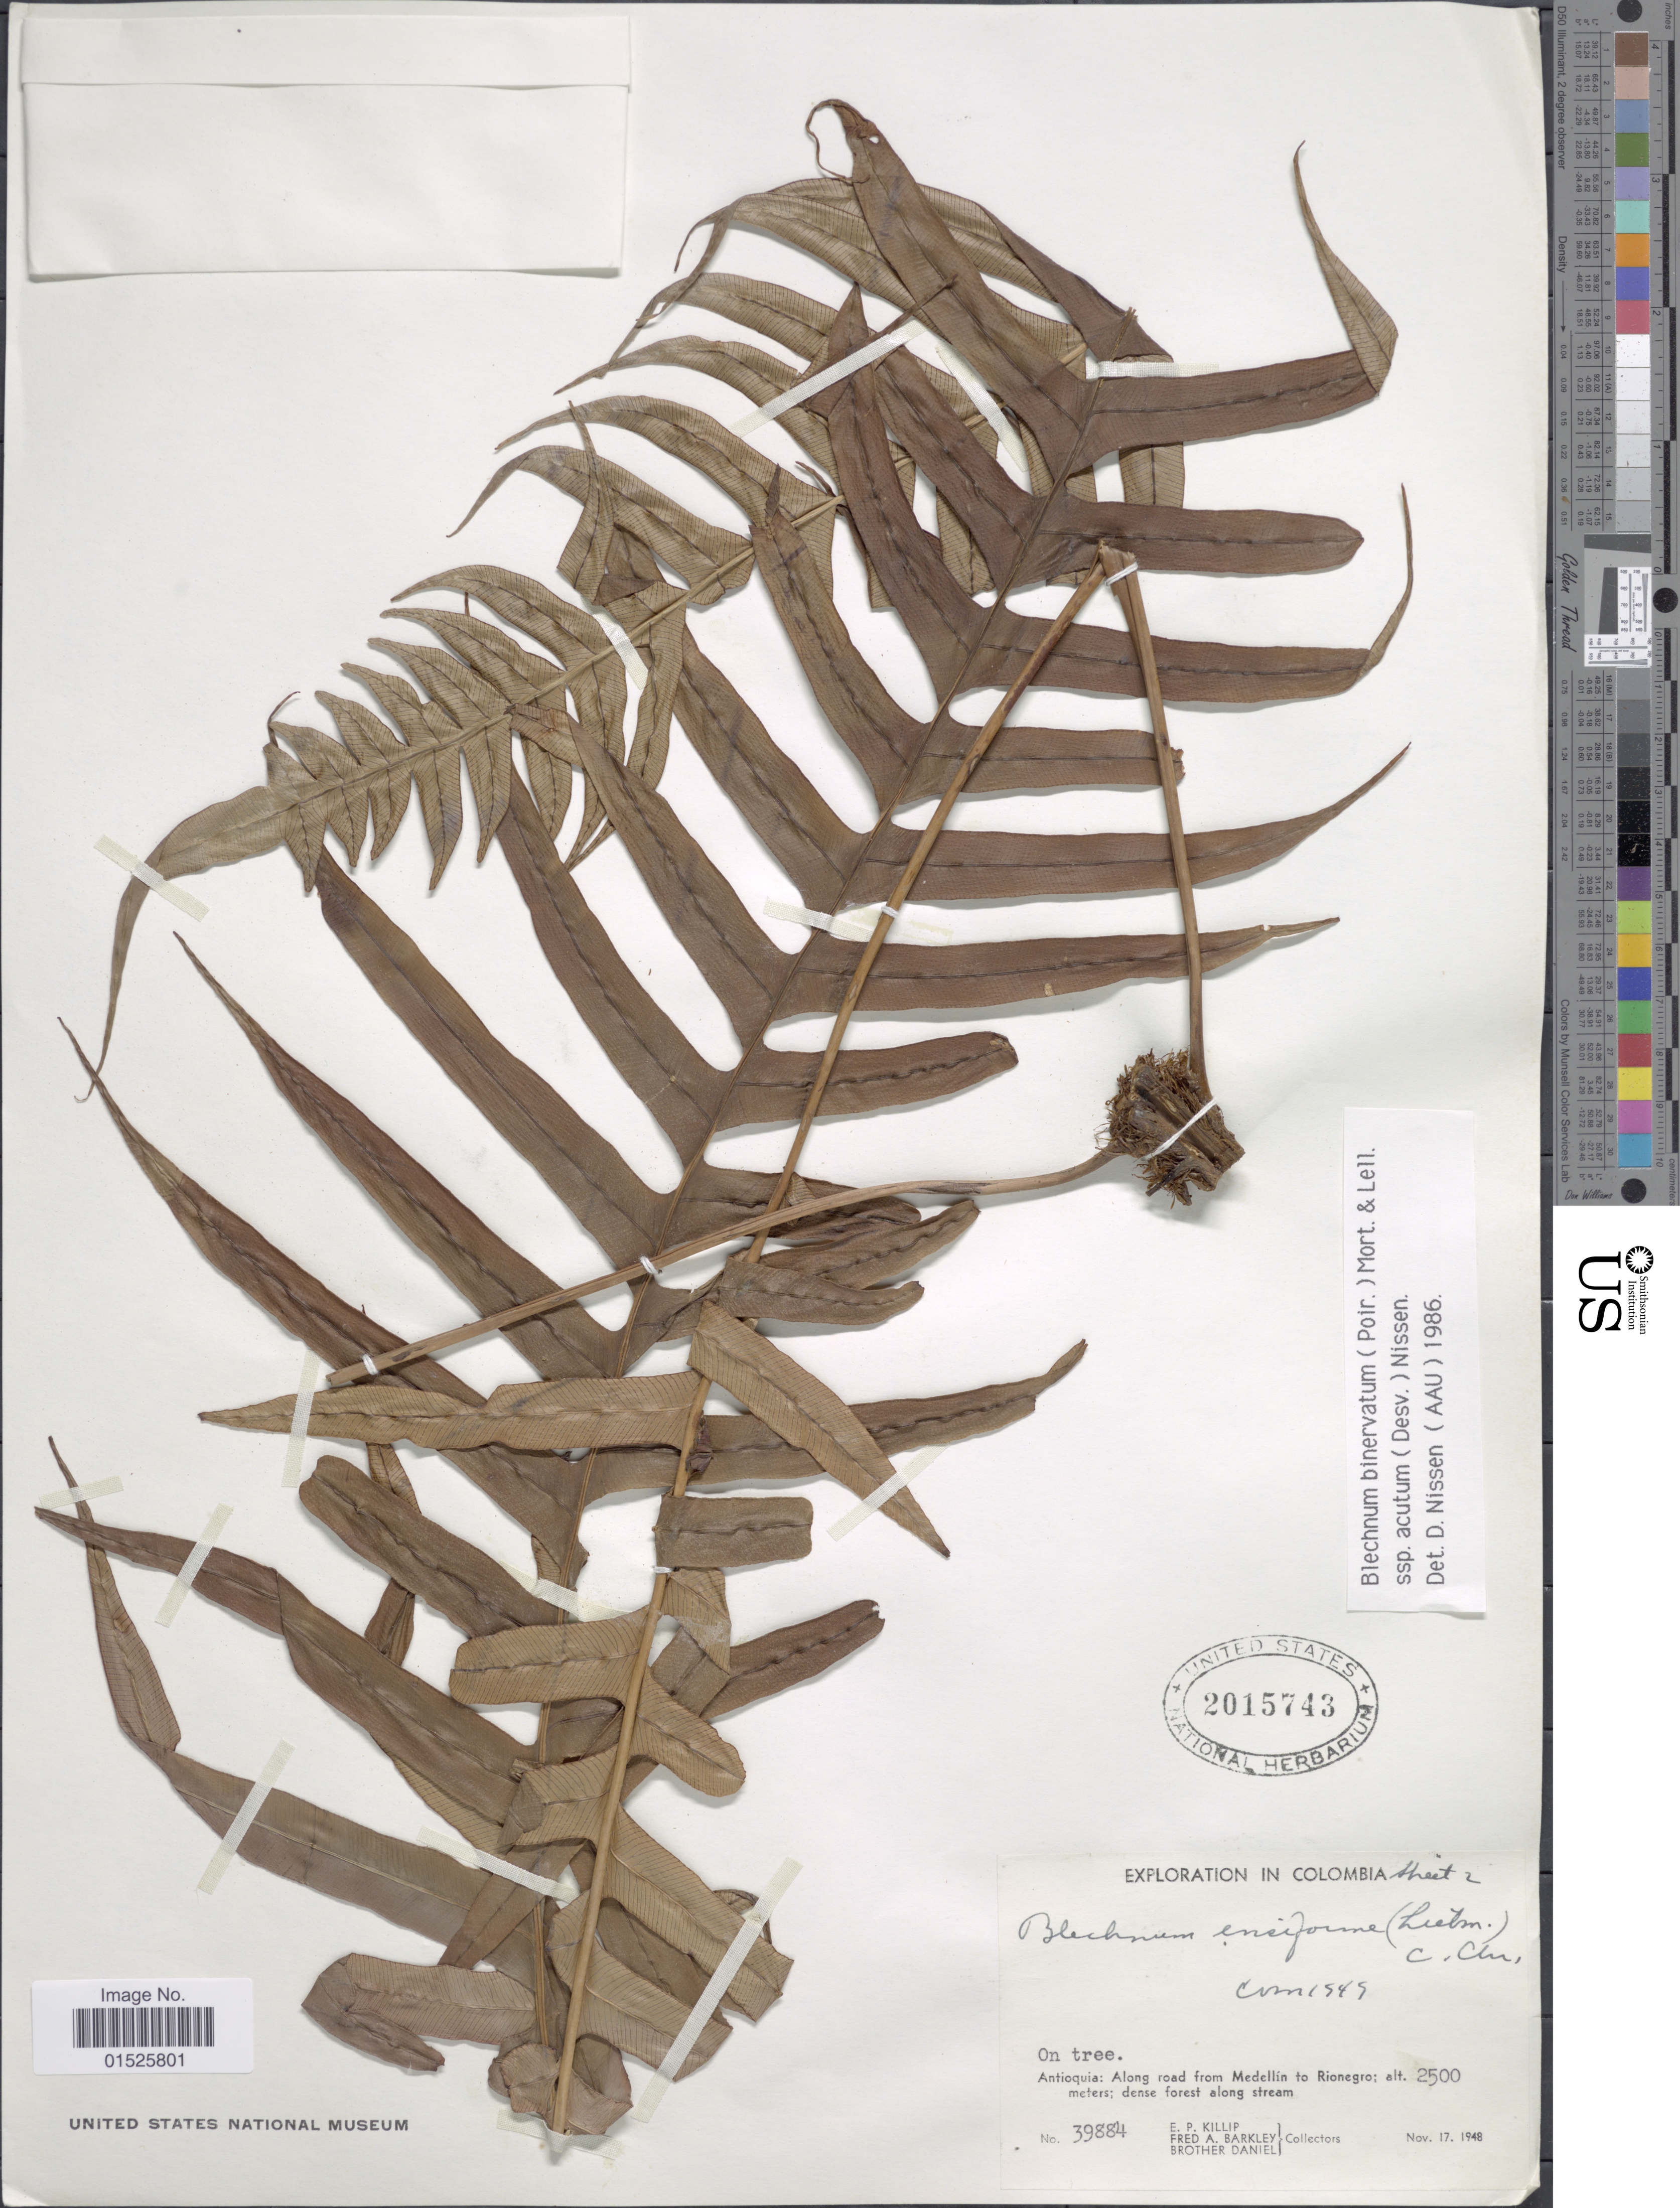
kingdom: Plantae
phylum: Tracheophyta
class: Polypodiopsida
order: Polypodiales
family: Blechnaceae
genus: Blechnum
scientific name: Blechnum ensiforme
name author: (Liebm.) C. Chr.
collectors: E. P. Killip, F. A. Barkley & Bro. Daniel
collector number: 39884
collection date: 1948-11-17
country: Colombia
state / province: Antioquia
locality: Along road from Medellín to Rionegro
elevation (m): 2500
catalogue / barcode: US 2015743